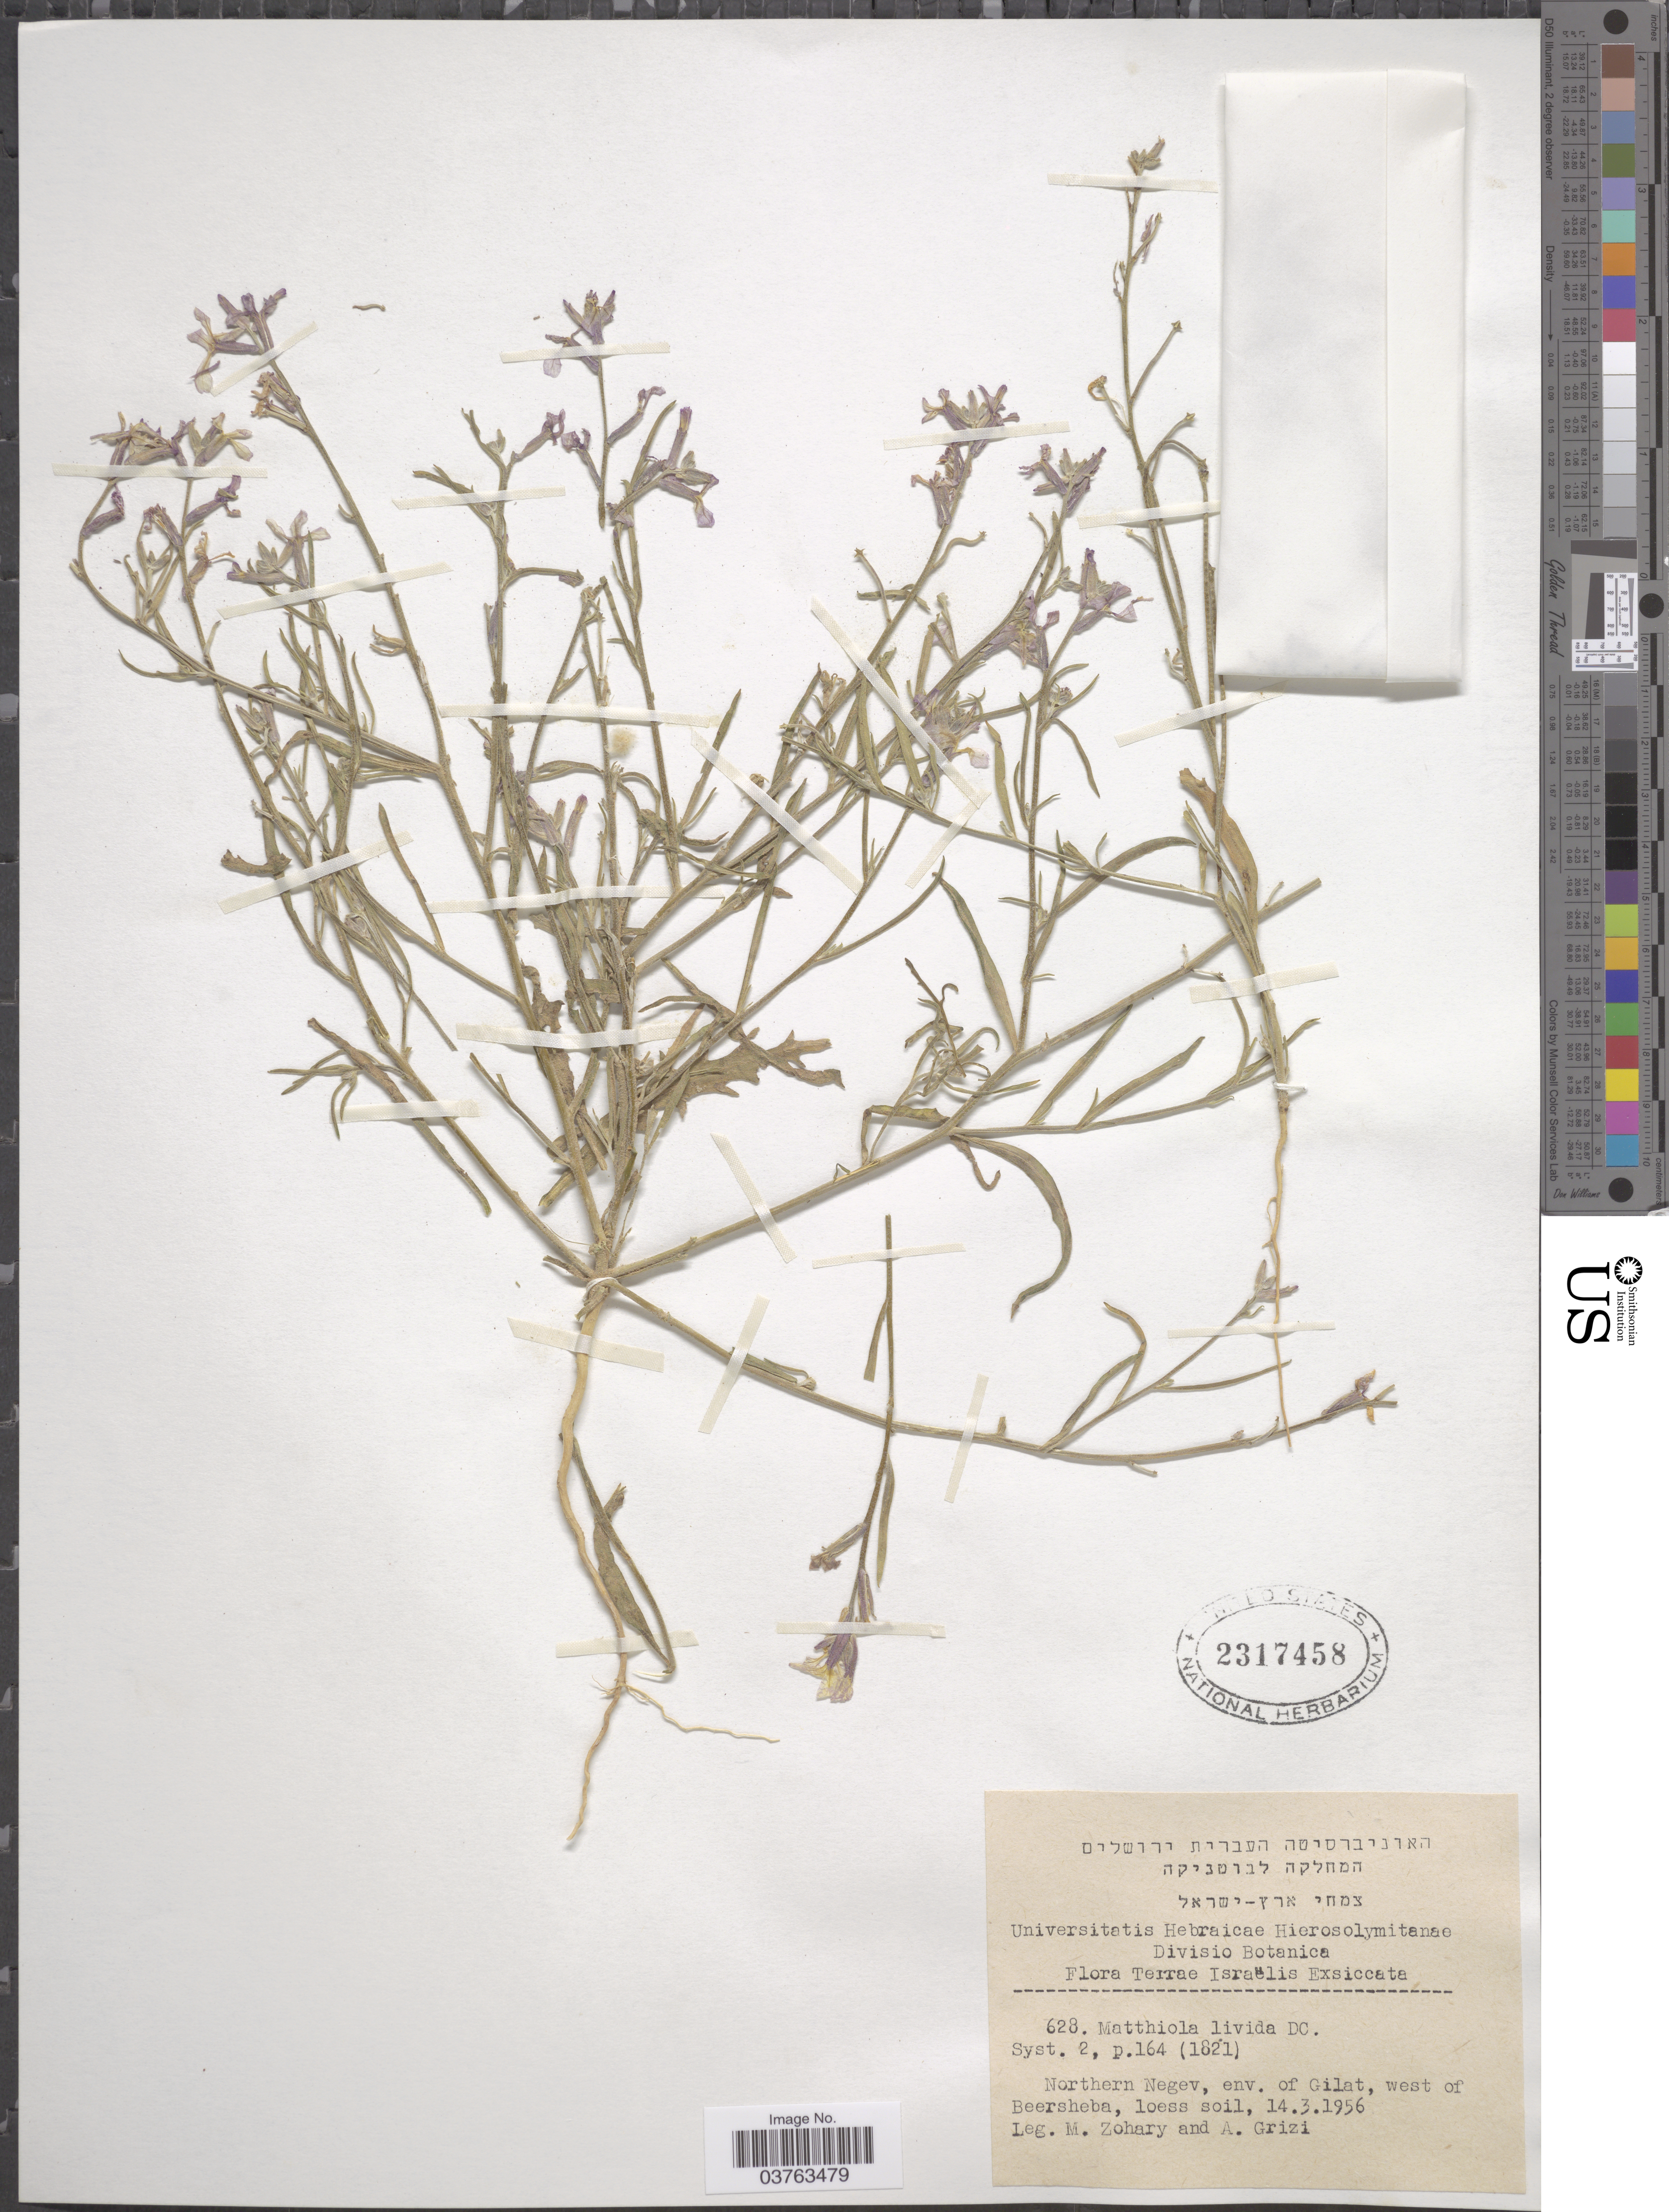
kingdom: Plantae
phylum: Tracheophyta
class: Magnoliopsida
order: Brassicales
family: Brassicaceae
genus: Matthiola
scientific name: Matthiola livida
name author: (Delile) DC.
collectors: M. Zohary & A. Grizi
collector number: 628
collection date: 1956-03-14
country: Israel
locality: Terræ Israëlis. Northern Negev, env. of Gilat, west of Beersheba.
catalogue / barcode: US 2317458